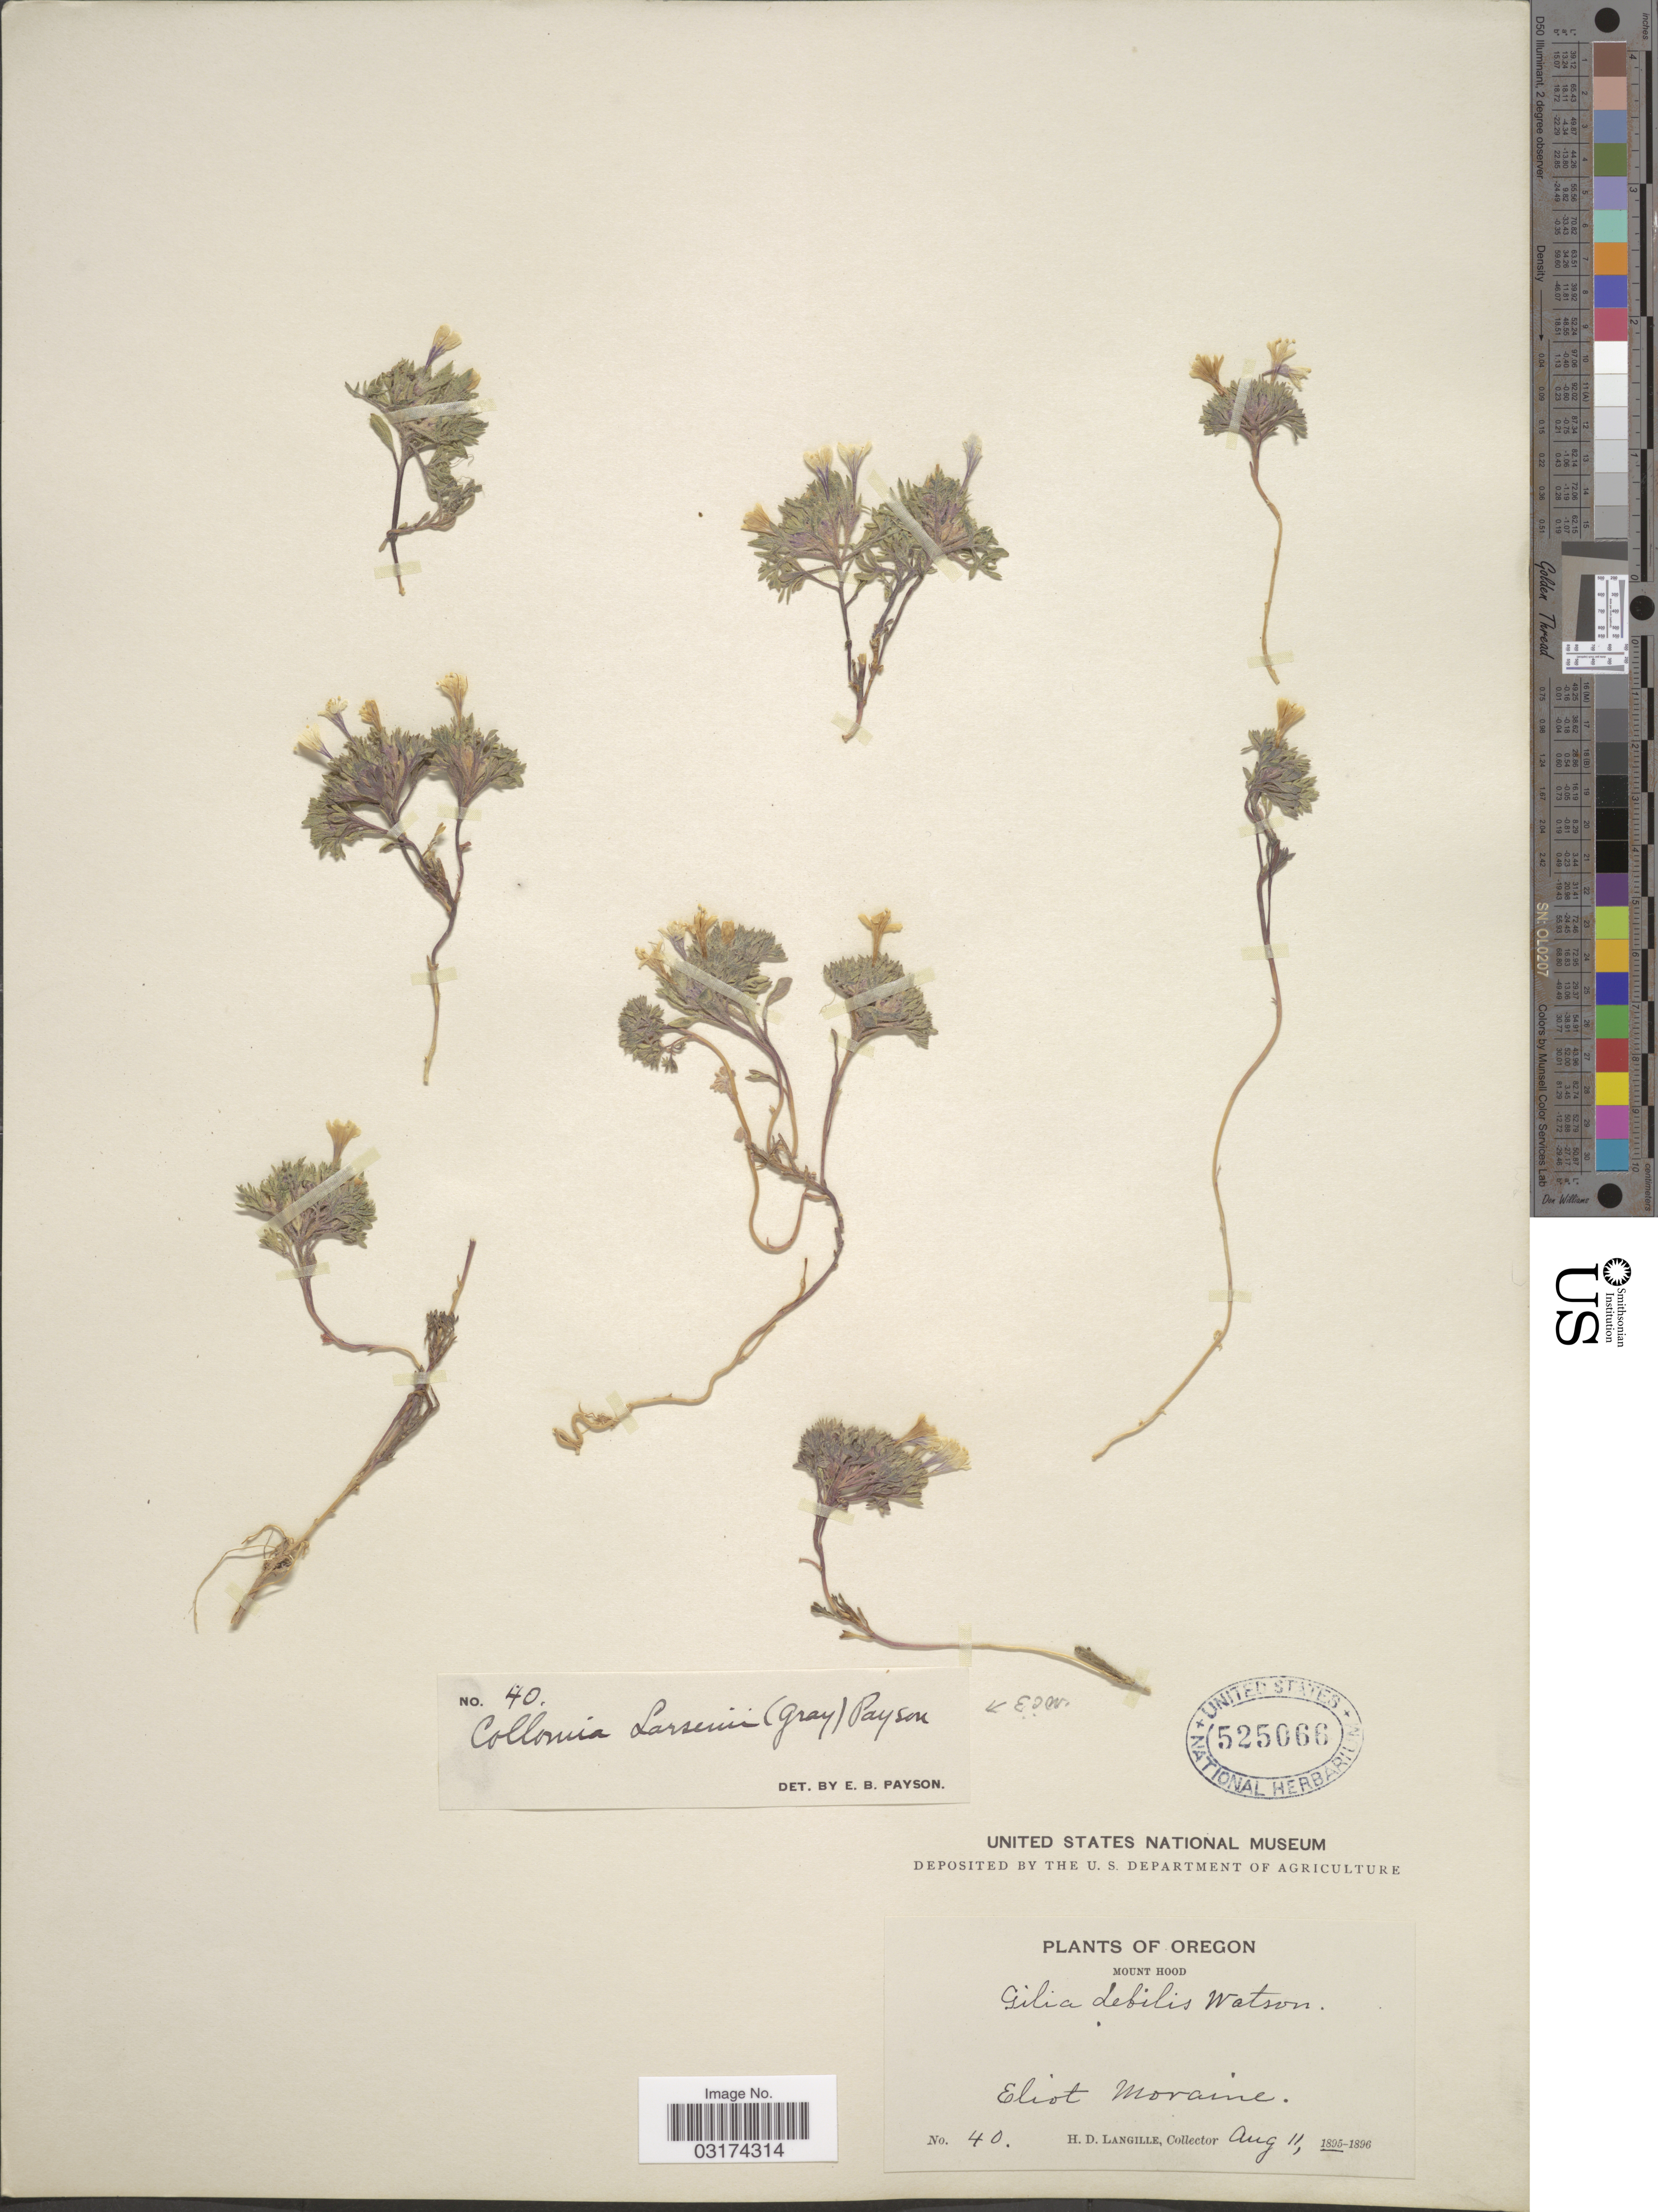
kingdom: Plantae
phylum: Tracheophyta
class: Magnoliopsida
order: Ericales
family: Polemoniaceae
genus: Collomia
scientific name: Collomia larsenii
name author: (A. Gray) Payson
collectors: H. Langille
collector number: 40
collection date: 1895-08-11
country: United States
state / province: Oregon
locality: Mount Hood. Eliot Moraine.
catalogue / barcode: US 525066